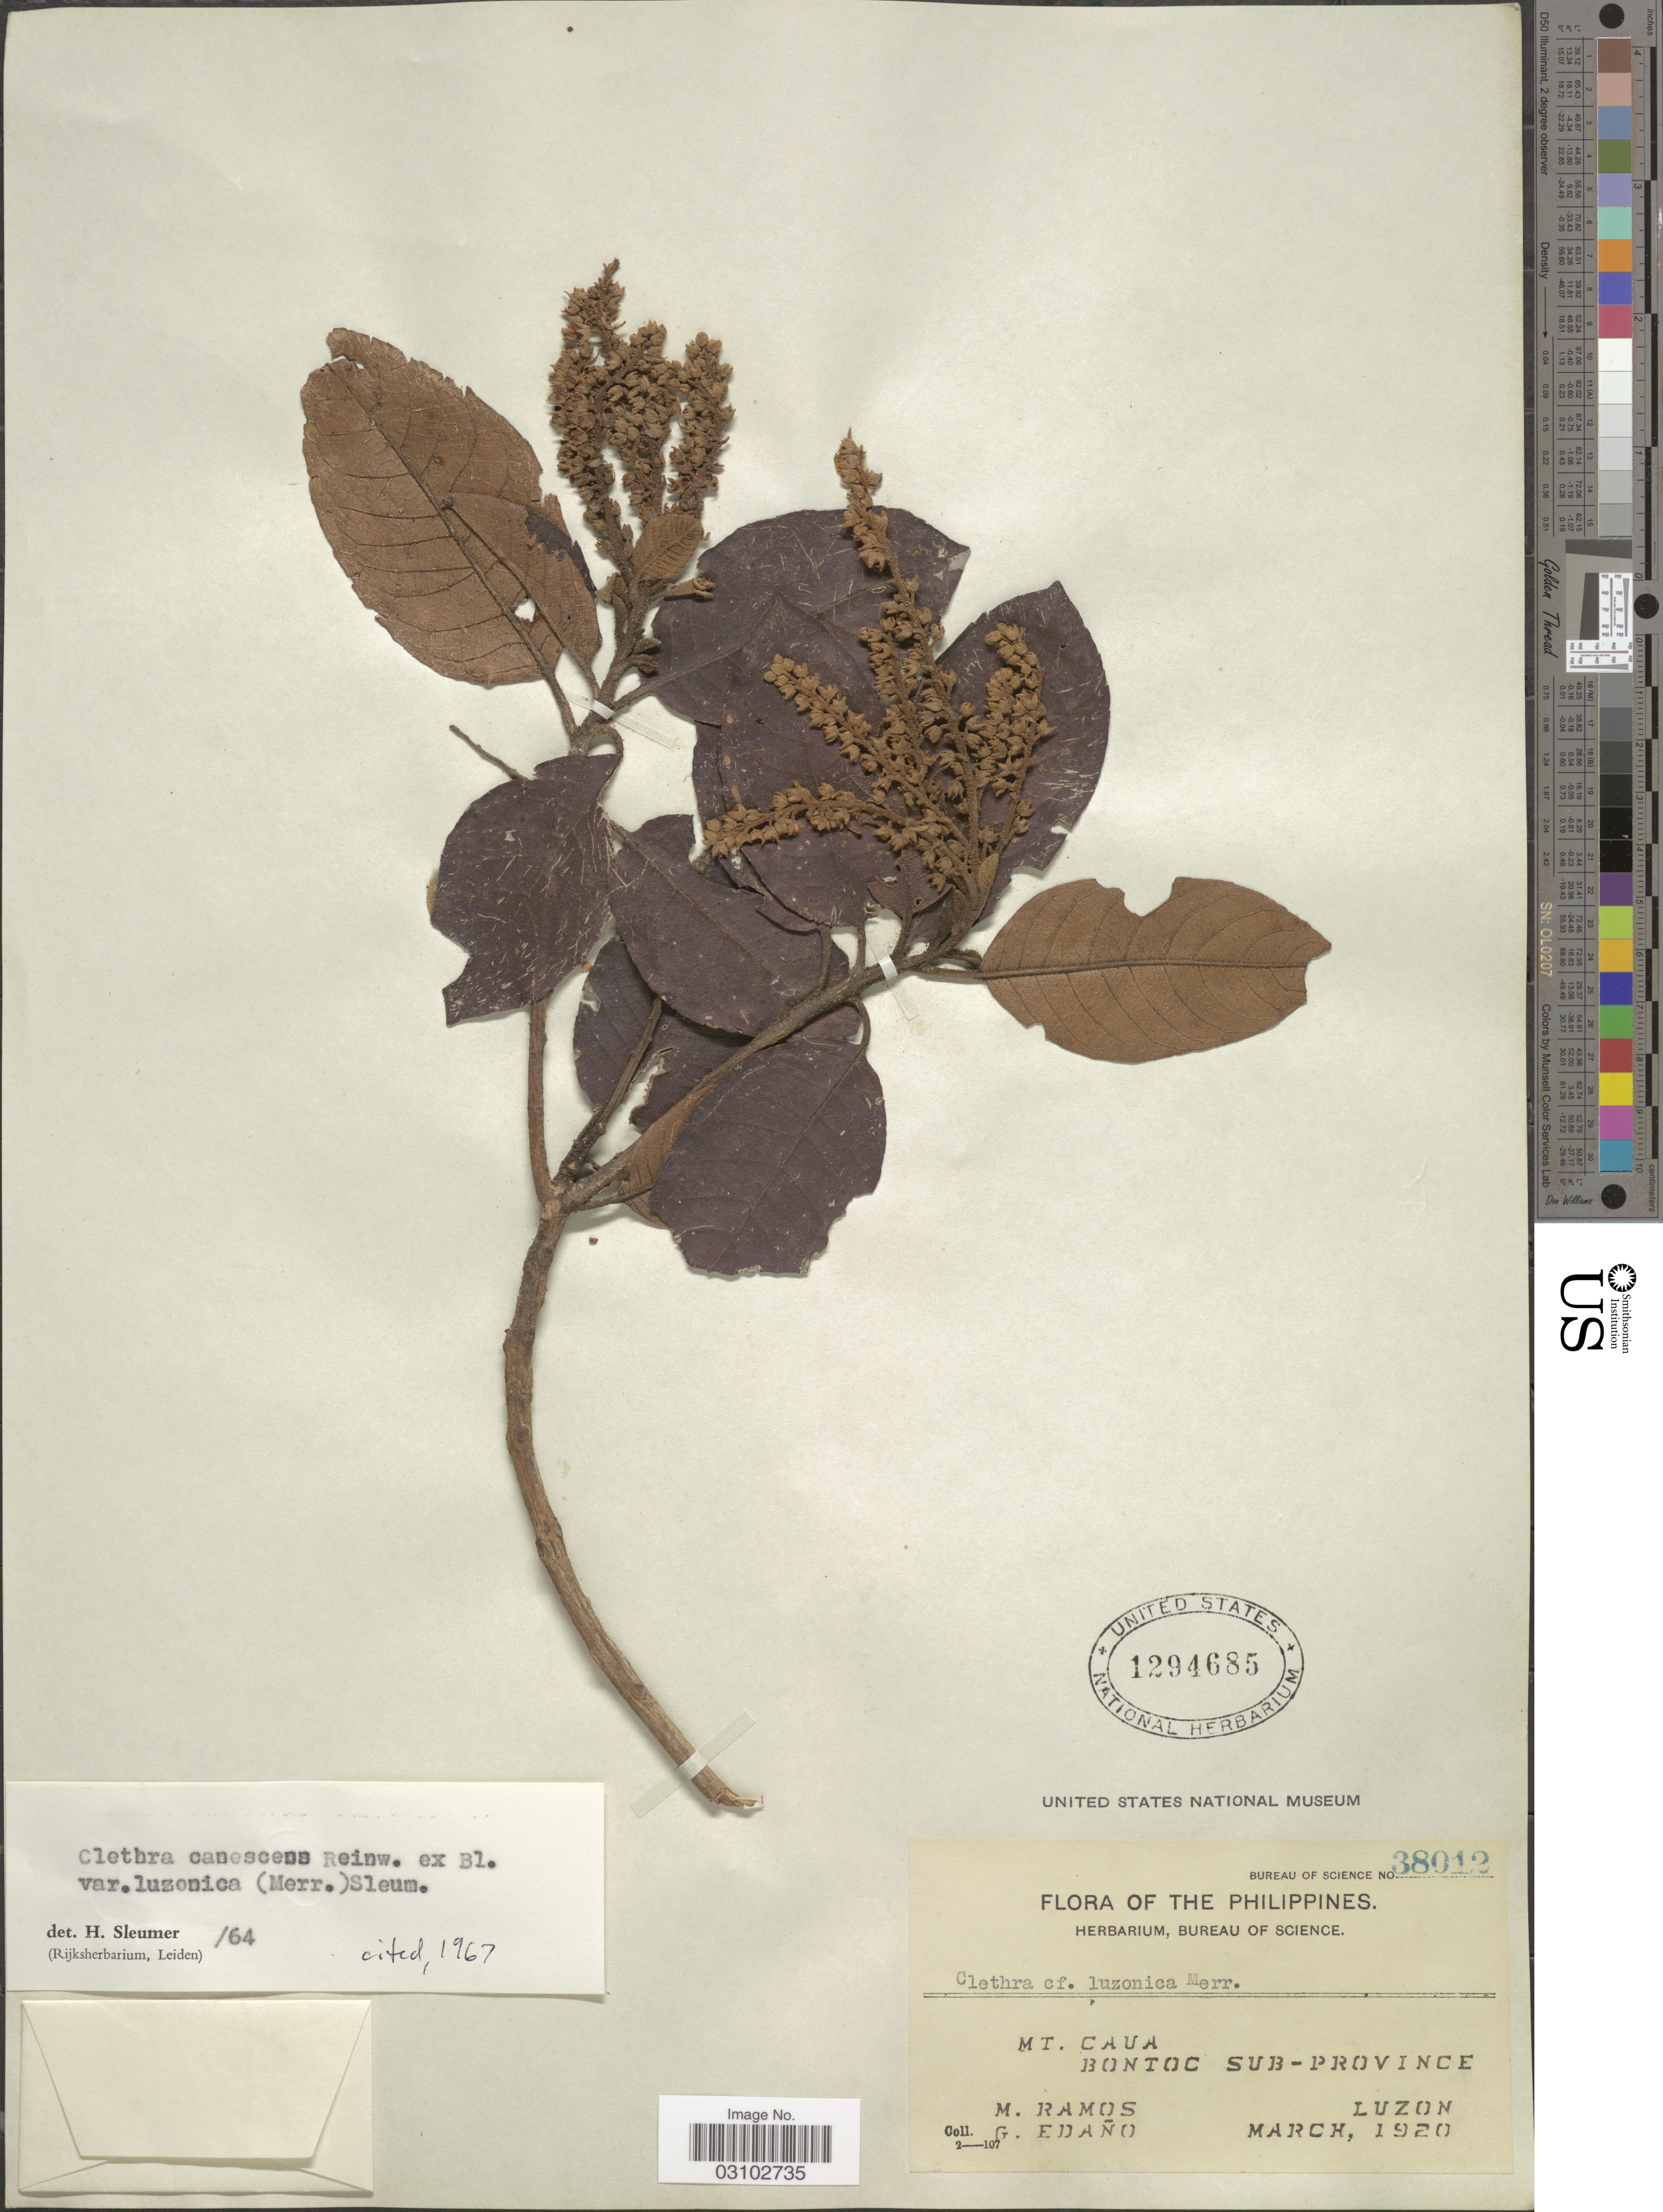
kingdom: Plantae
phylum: Tracheophyta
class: Magnoliopsida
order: Ericales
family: Clethraceae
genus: Clethra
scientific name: Clethra canescens var. luzonica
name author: (Merr.) Sleumer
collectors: M. Ramos & G. Edaño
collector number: Bureau of Science 38012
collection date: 1920-03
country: Philippines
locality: Mt. Caua, Bontoc Sub-province.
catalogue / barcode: US 1294685